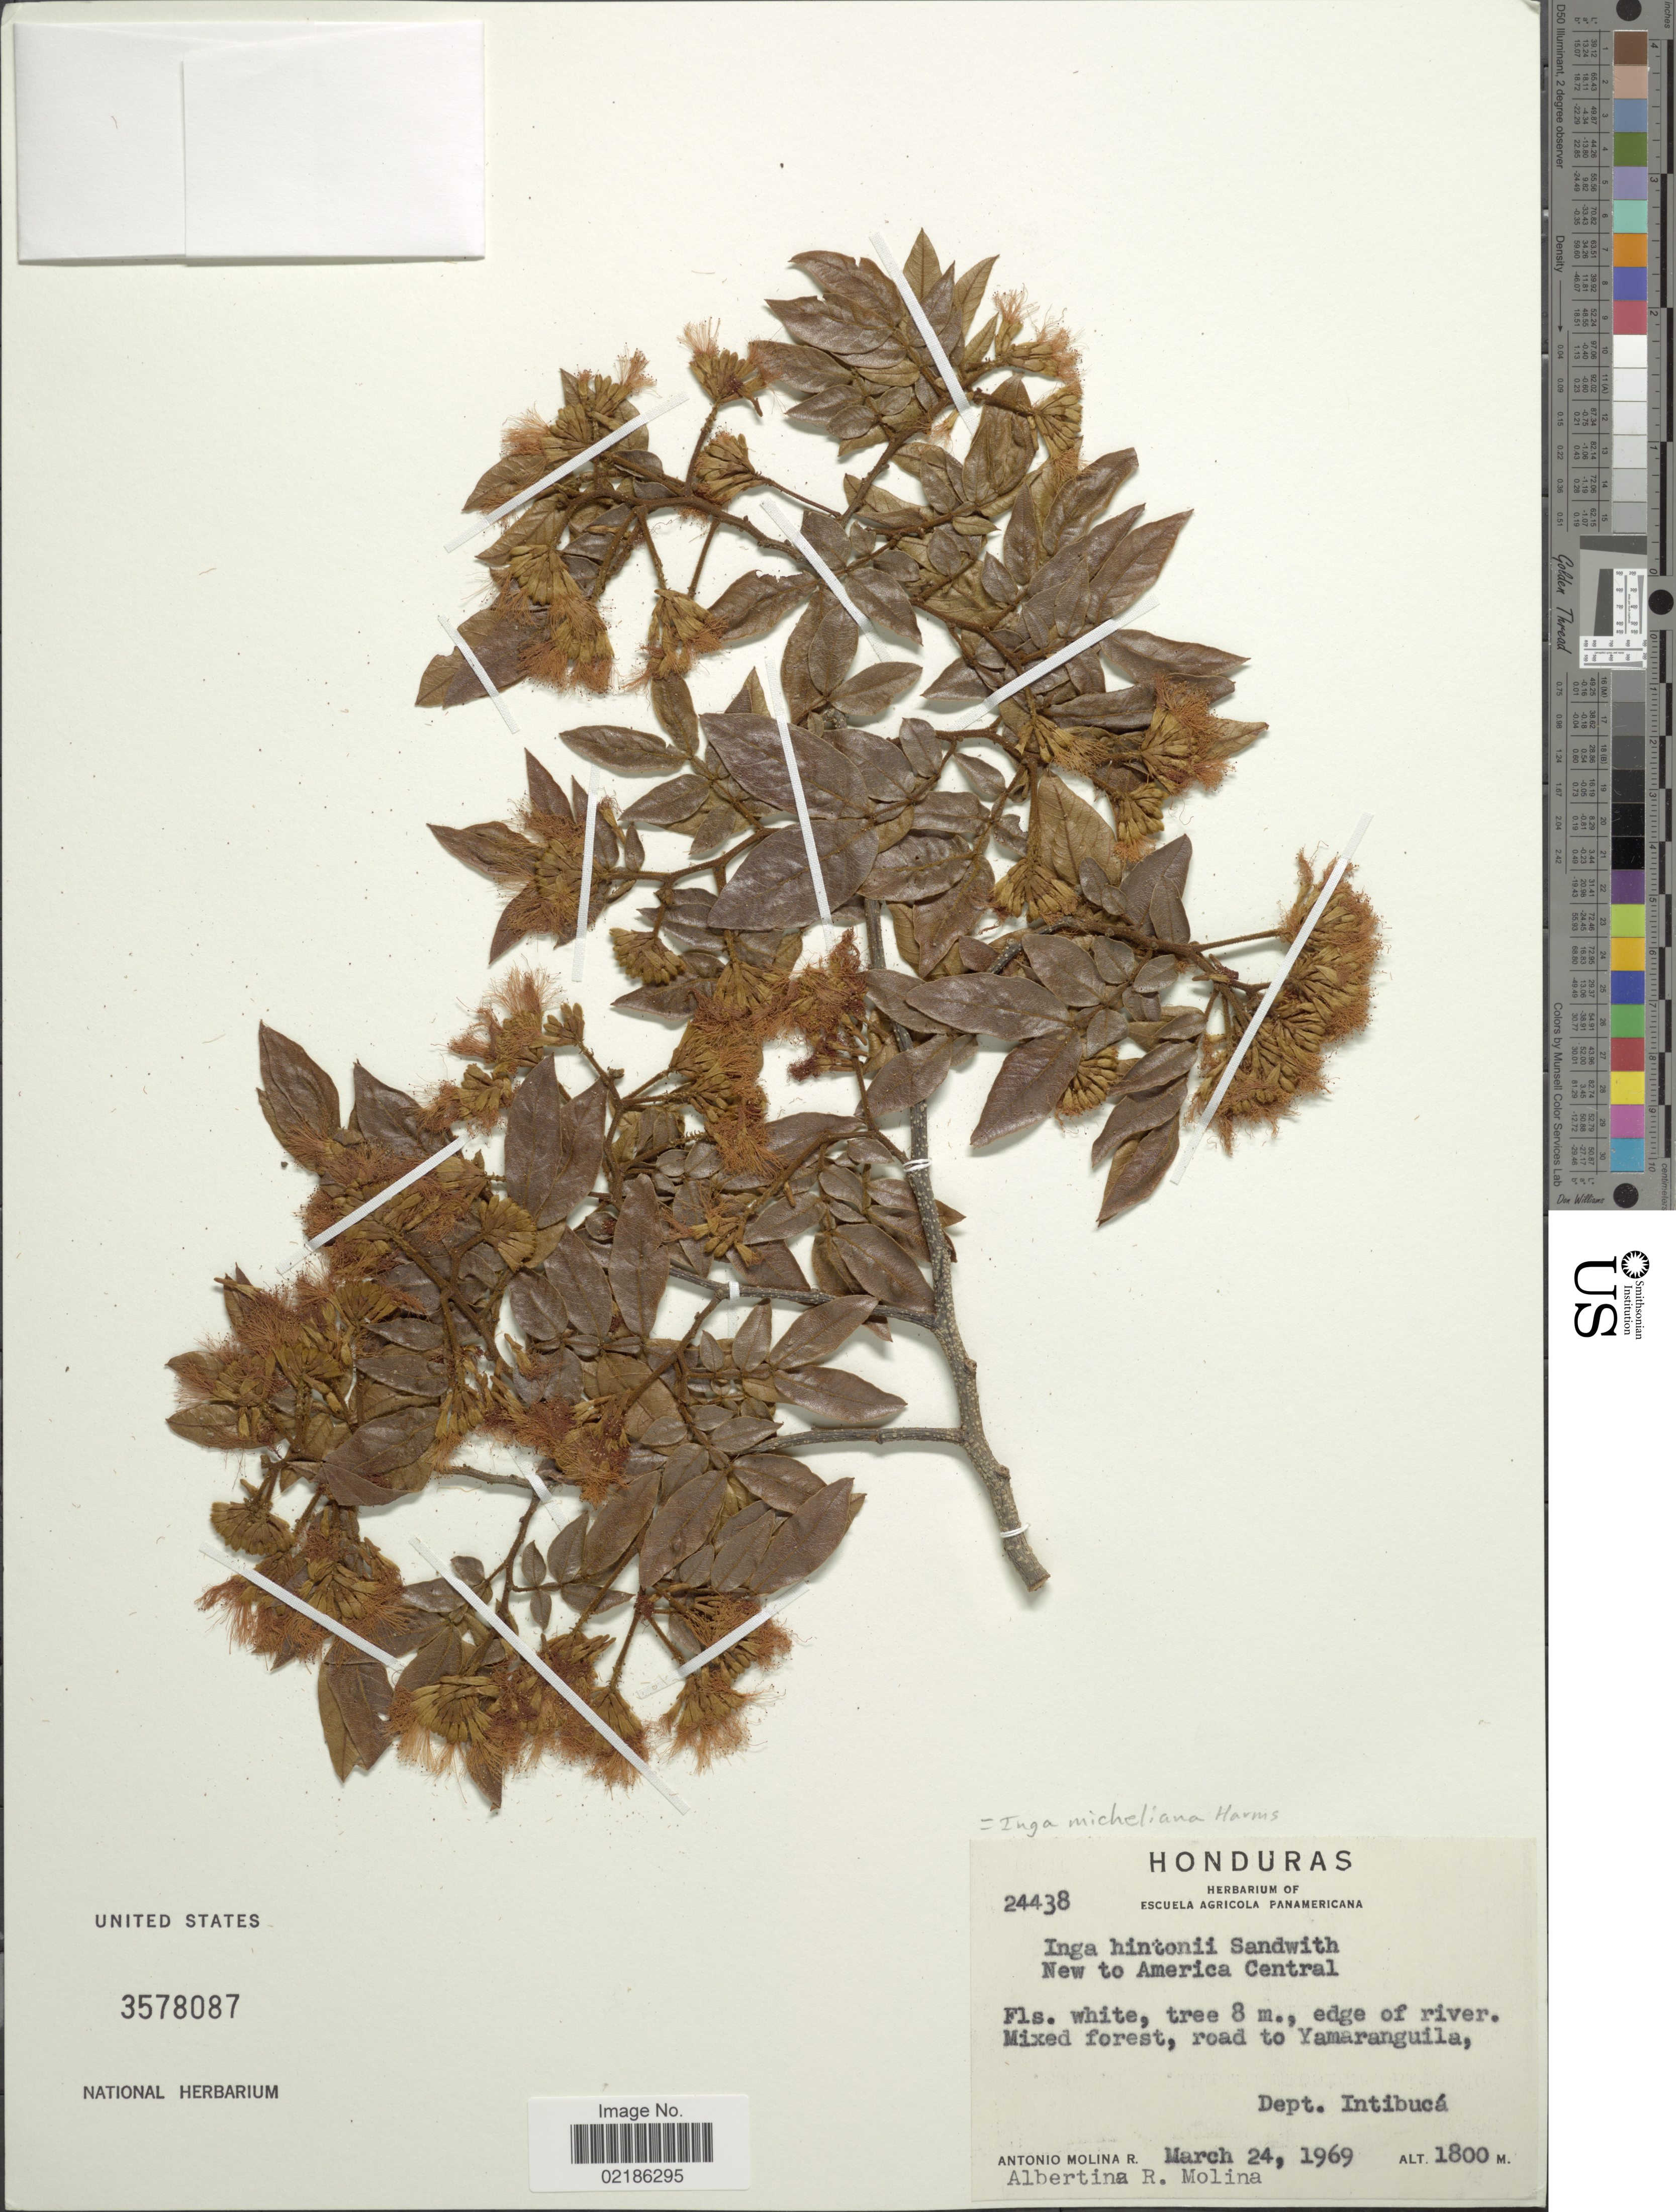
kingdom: Plantae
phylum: Tracheophyta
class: Magnoliopsida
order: Fabales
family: Fabaceae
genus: Inga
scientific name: Inga micheliana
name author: Harms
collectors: A. Molina R. & A. R. Molina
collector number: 24438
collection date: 1969-03-24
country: Honduras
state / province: Intibuca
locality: Road to Yamaranguila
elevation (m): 1800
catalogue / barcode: US 3578087